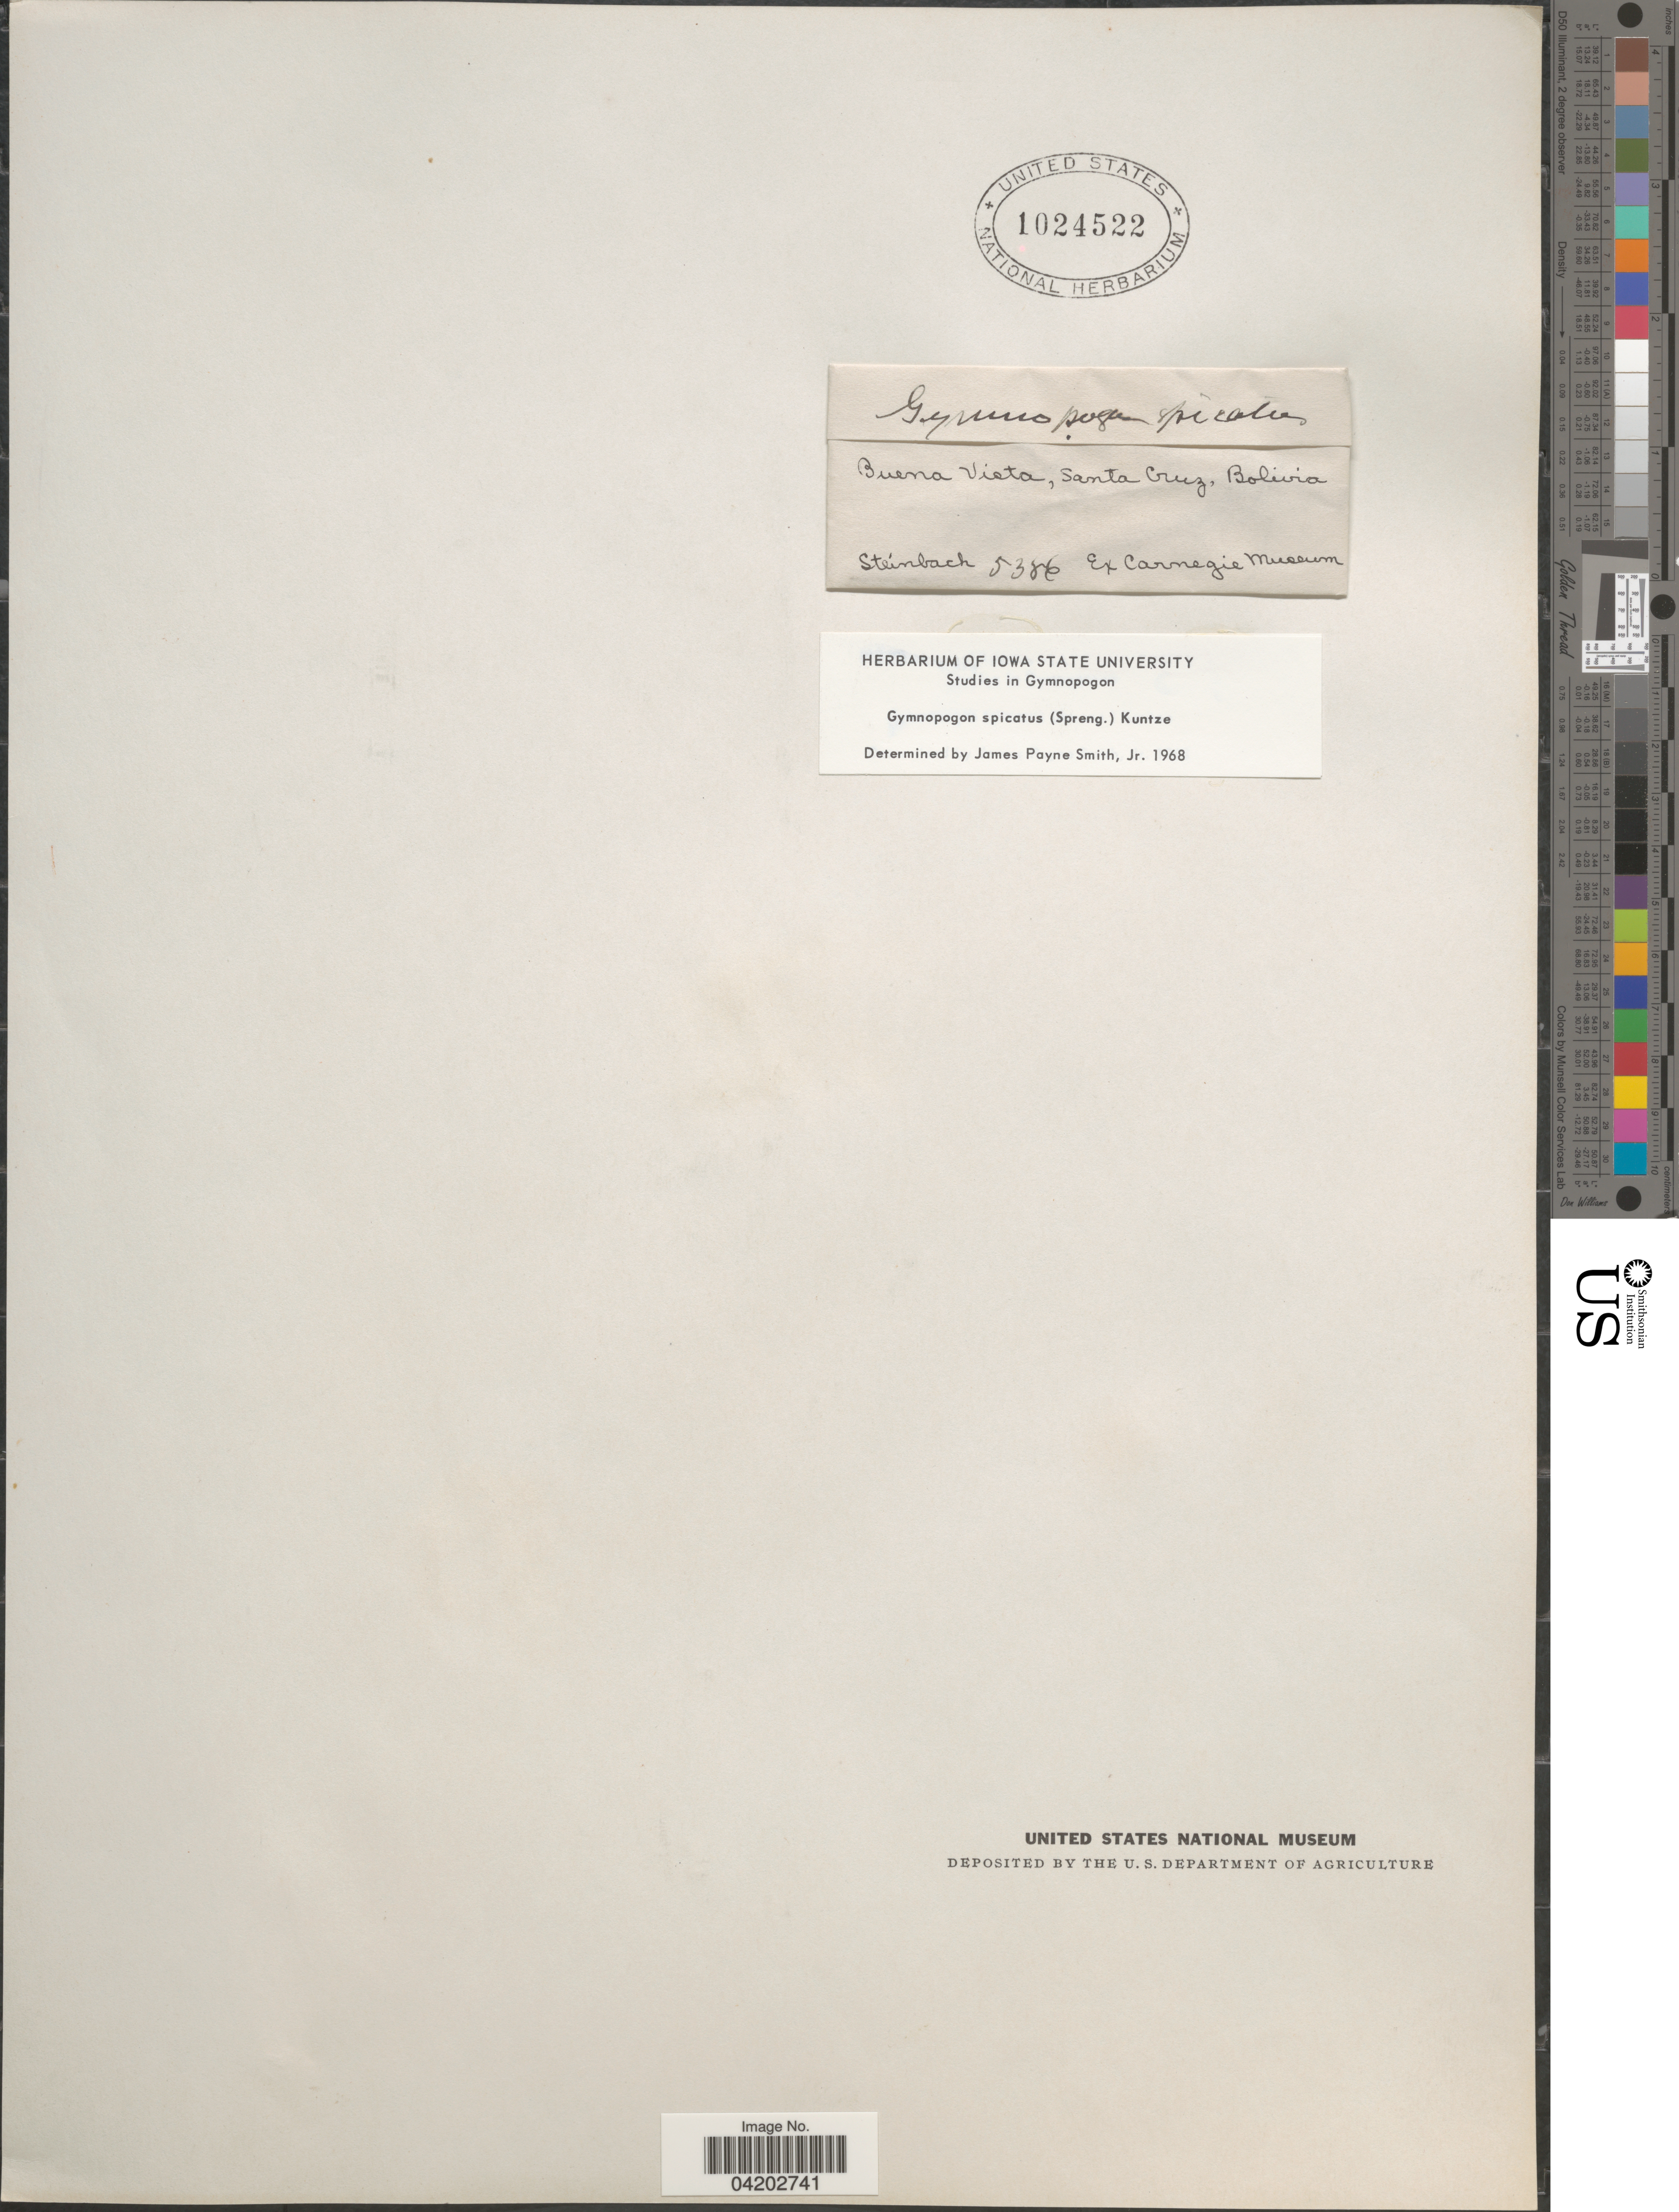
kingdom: Plantae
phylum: Tracheophyta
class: Liliopsida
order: Poales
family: Poaceae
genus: Gymnopogon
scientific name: Gymnopogon spicatus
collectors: Steinbach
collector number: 5386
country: Bolivia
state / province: Santa Cruz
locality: Buena Vista.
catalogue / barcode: US 1024522